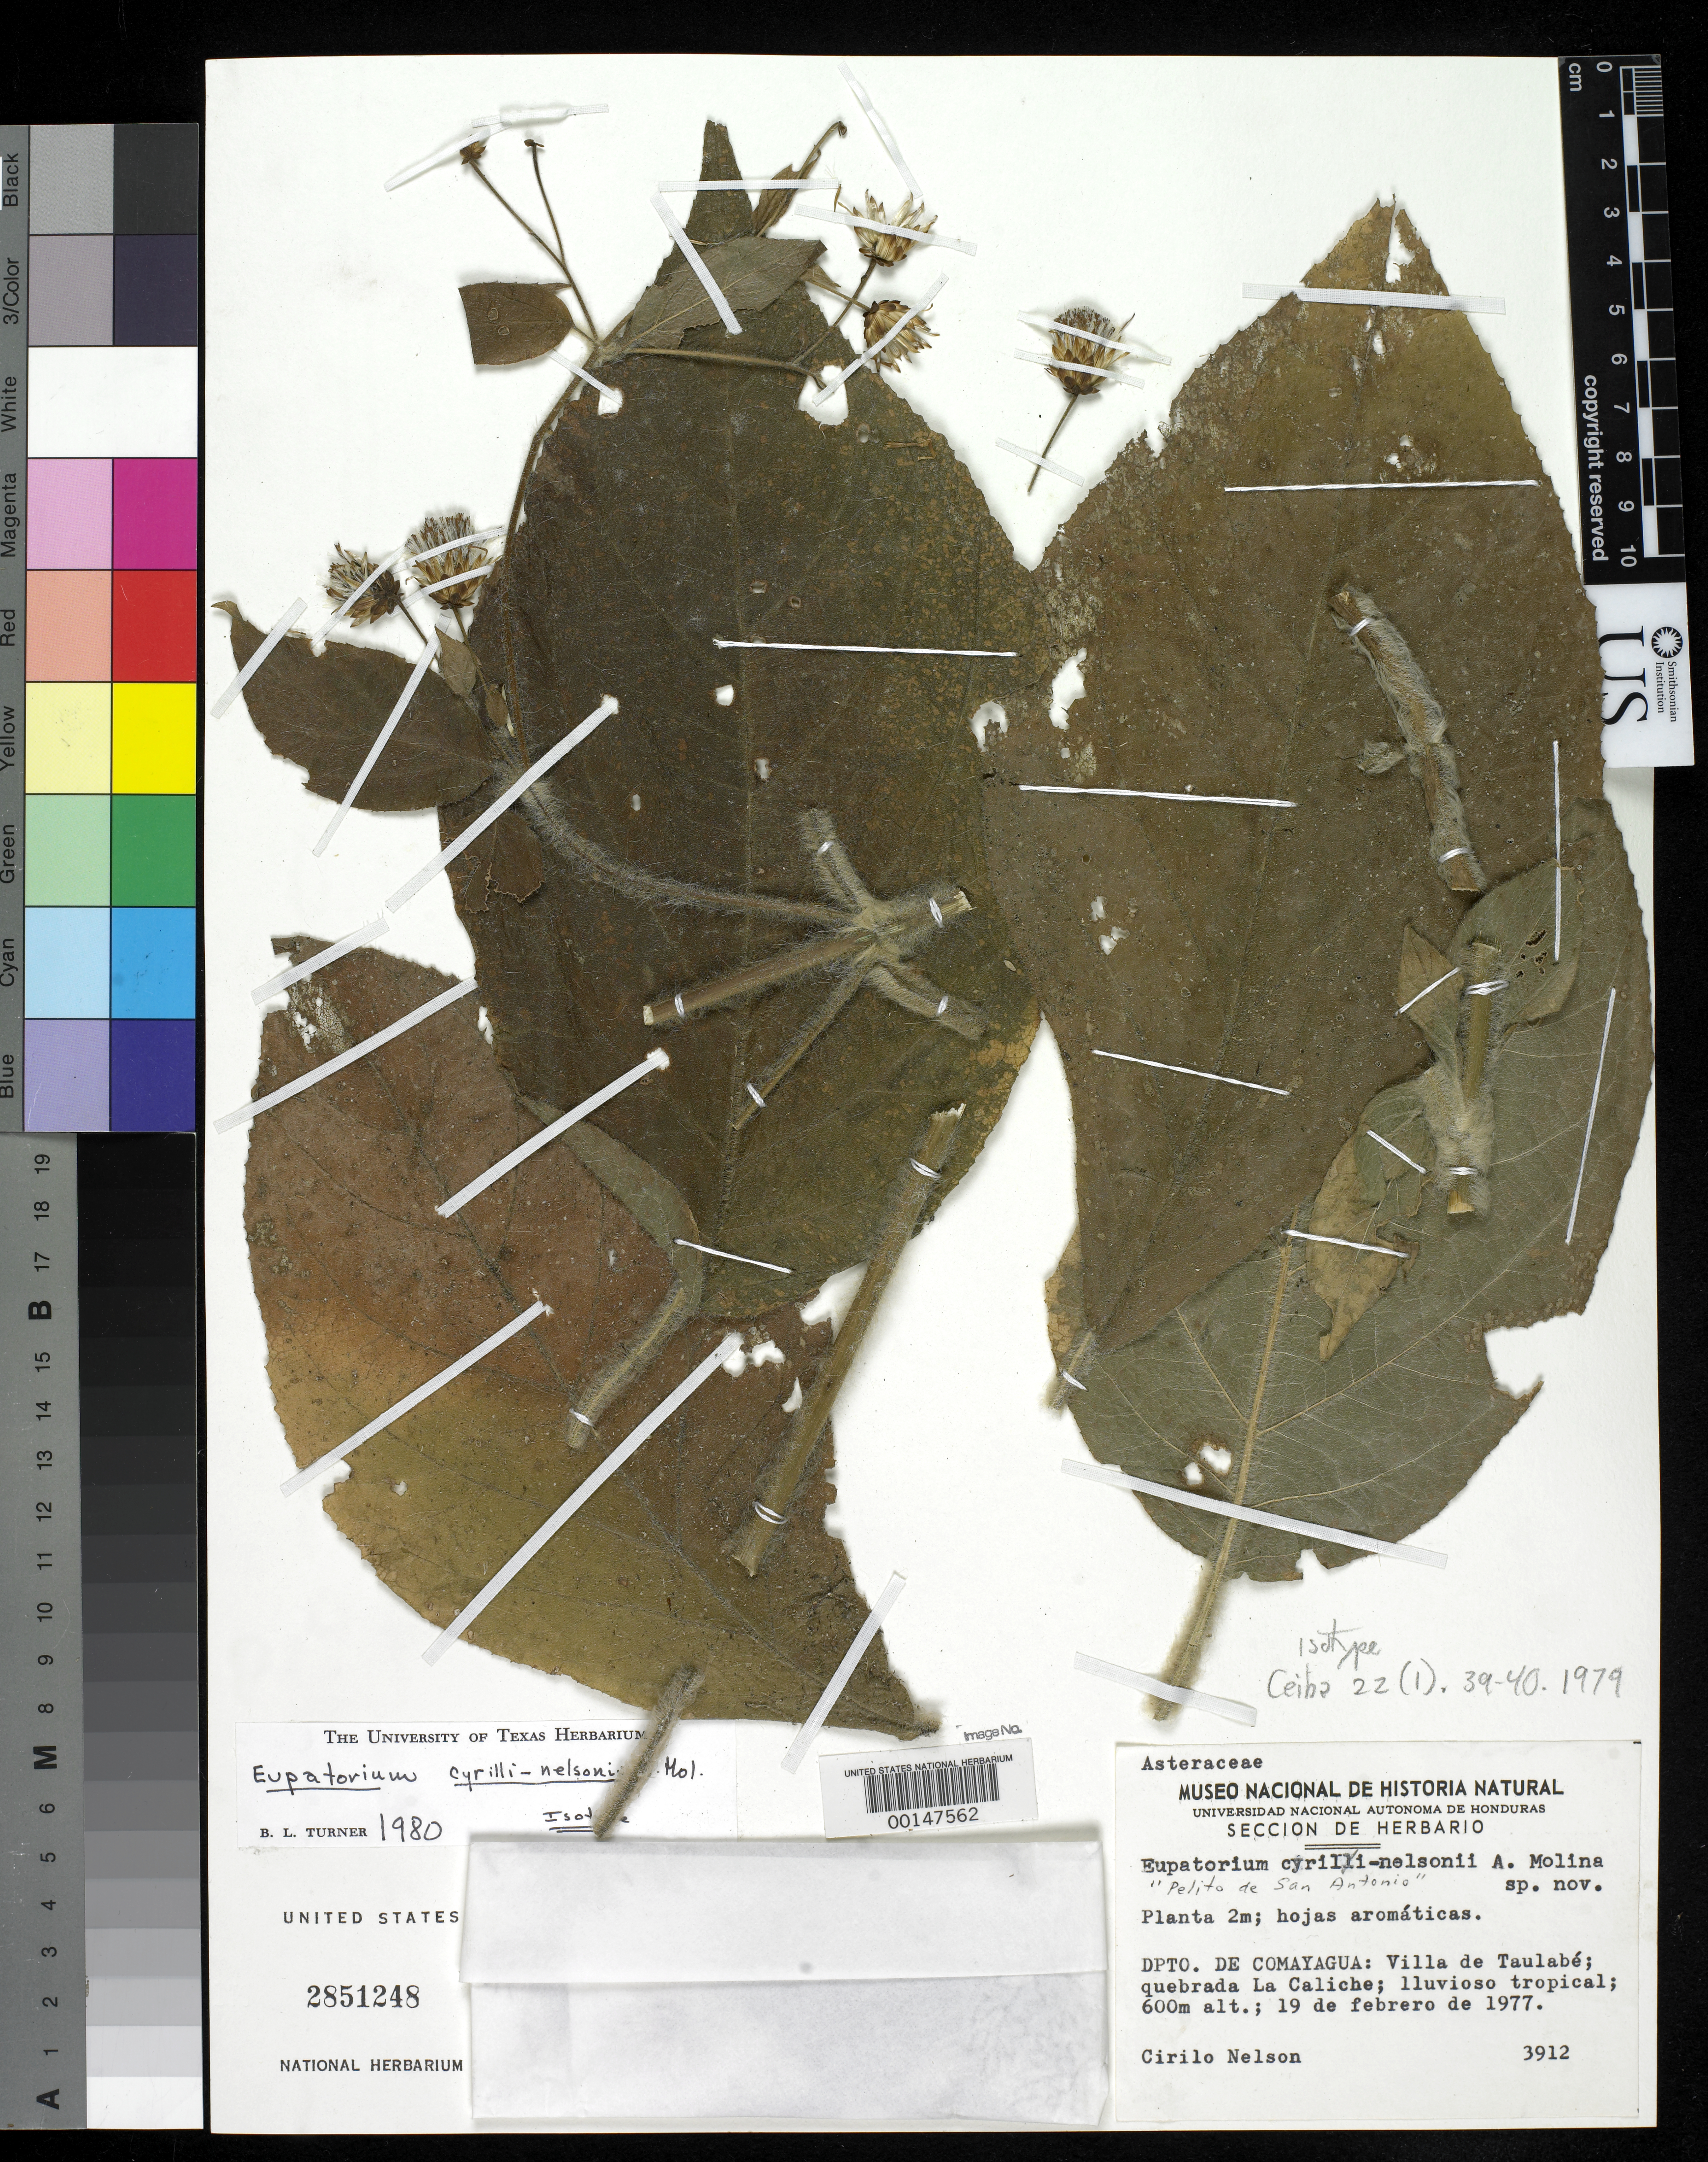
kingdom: Plantae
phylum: Tracheophyta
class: Magnoliopsida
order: Asterales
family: Asteraceae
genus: Eupatorium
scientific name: Eupatorium cyrili-nelsonii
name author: Ant. Molina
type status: Isotype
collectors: C. H. Nelson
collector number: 3912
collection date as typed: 19 Feb 1977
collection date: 1977-02-19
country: Honduras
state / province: Comayagua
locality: Villa de Taulabe, La Caliche.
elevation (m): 600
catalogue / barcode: US 2851248